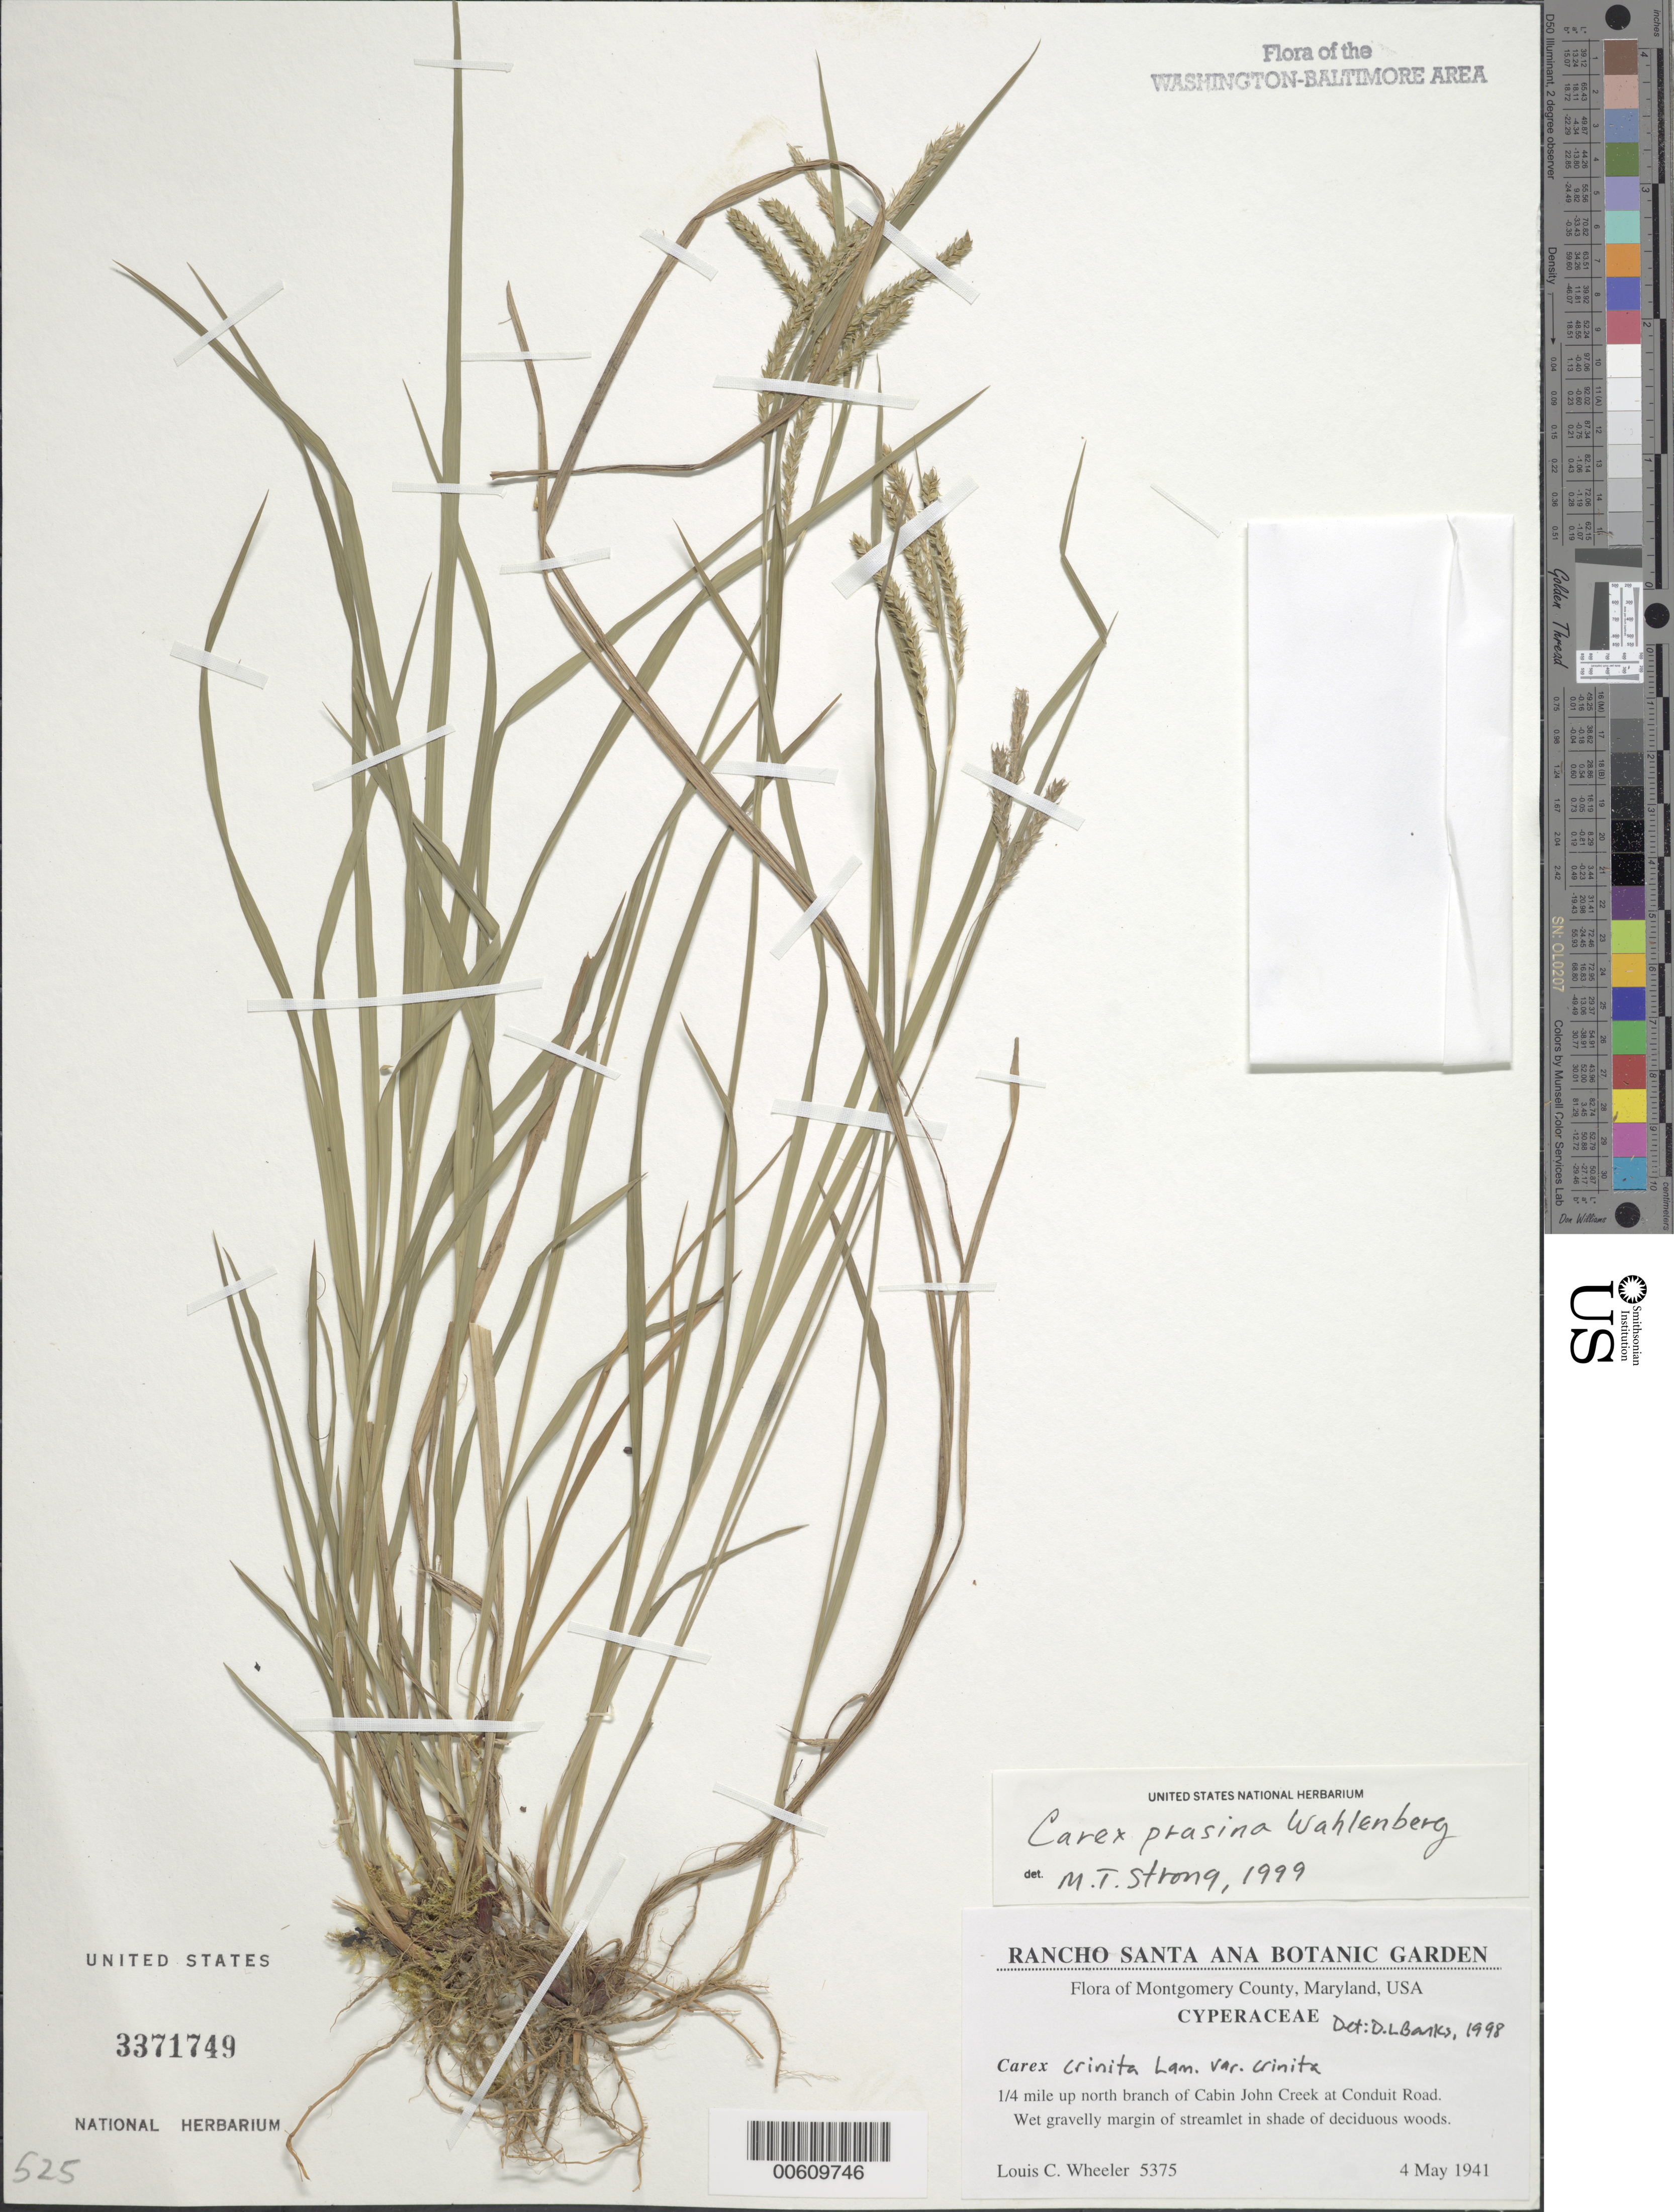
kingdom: Plantae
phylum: Tracheophyta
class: Liliopsida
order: Poales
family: Cyperaceae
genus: Carex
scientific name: Carex prasina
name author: Wahlenb.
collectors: L. C. Wheeler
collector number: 5375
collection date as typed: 04 May 1941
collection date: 1941-05-04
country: United States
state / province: Maryland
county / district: Montgomery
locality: North Branch of Cabin John Creek at Conduit Road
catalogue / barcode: US 3371749